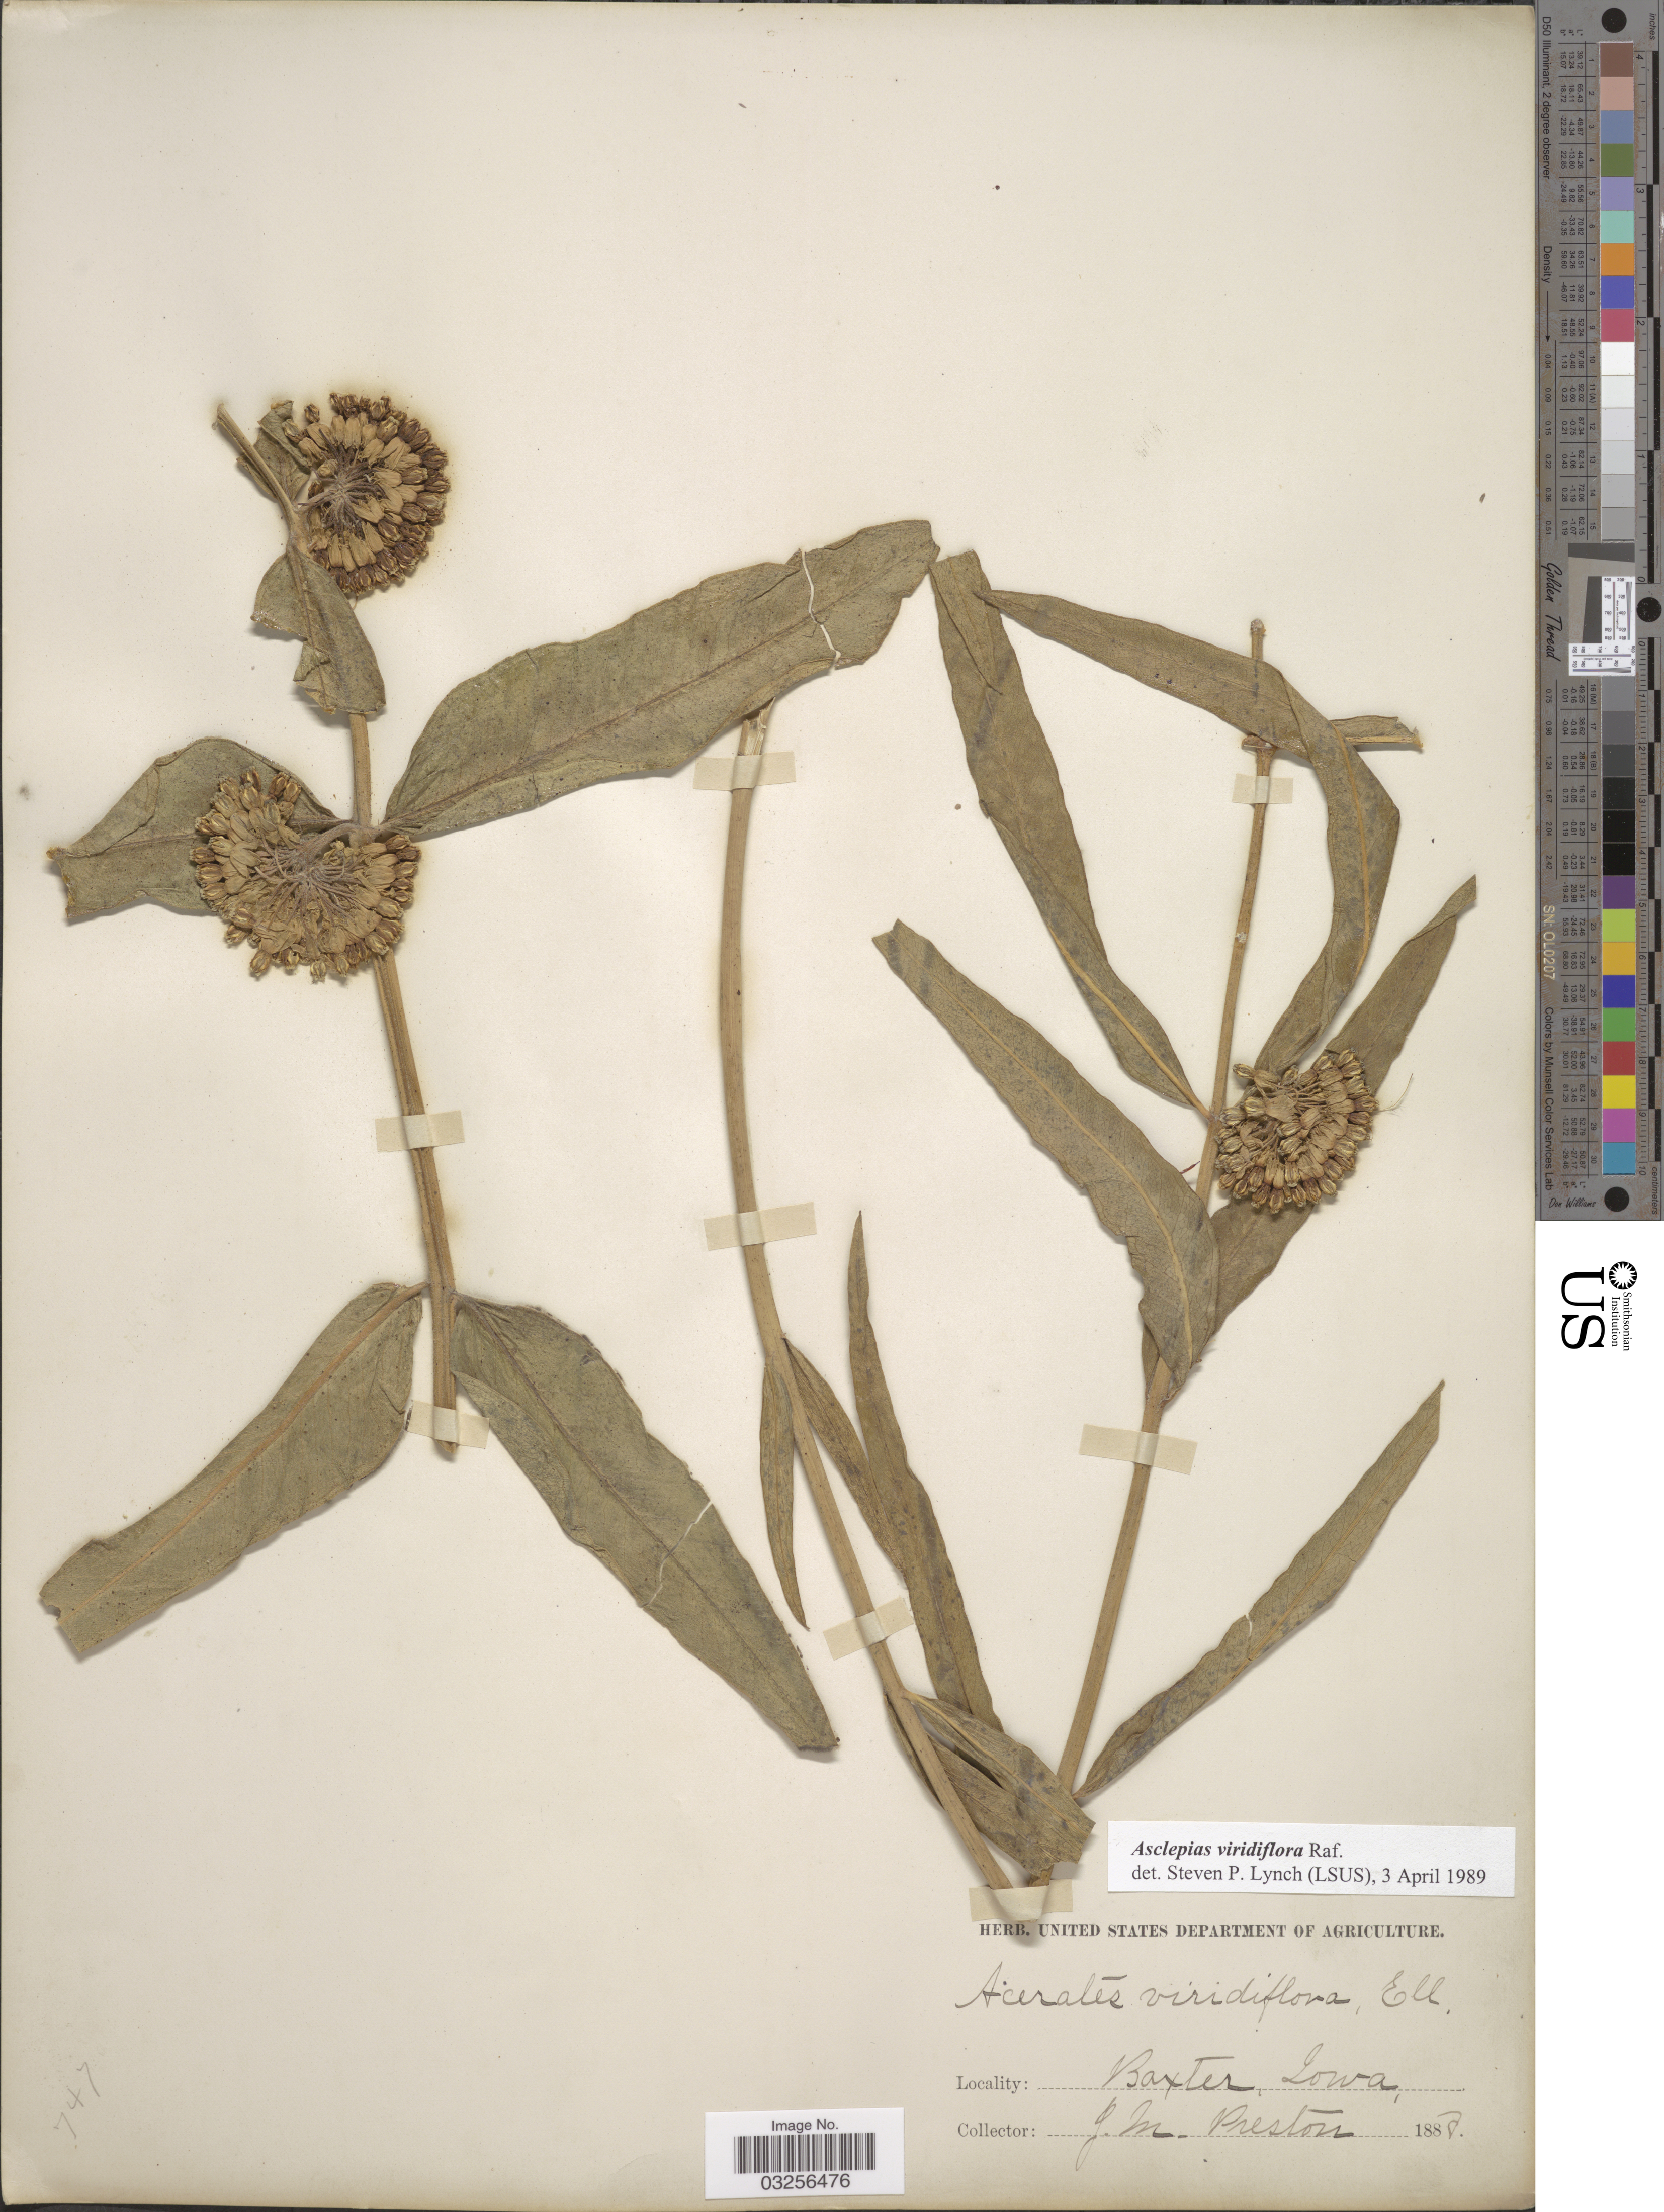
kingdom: Plantae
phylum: Tracheophyta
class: Magnoliopsida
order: Gentianales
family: Apocynaceae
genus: Asclepias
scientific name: Asclepias viridiflora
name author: Raf.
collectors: J. Preston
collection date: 1887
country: United States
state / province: Iowa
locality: Baxter.